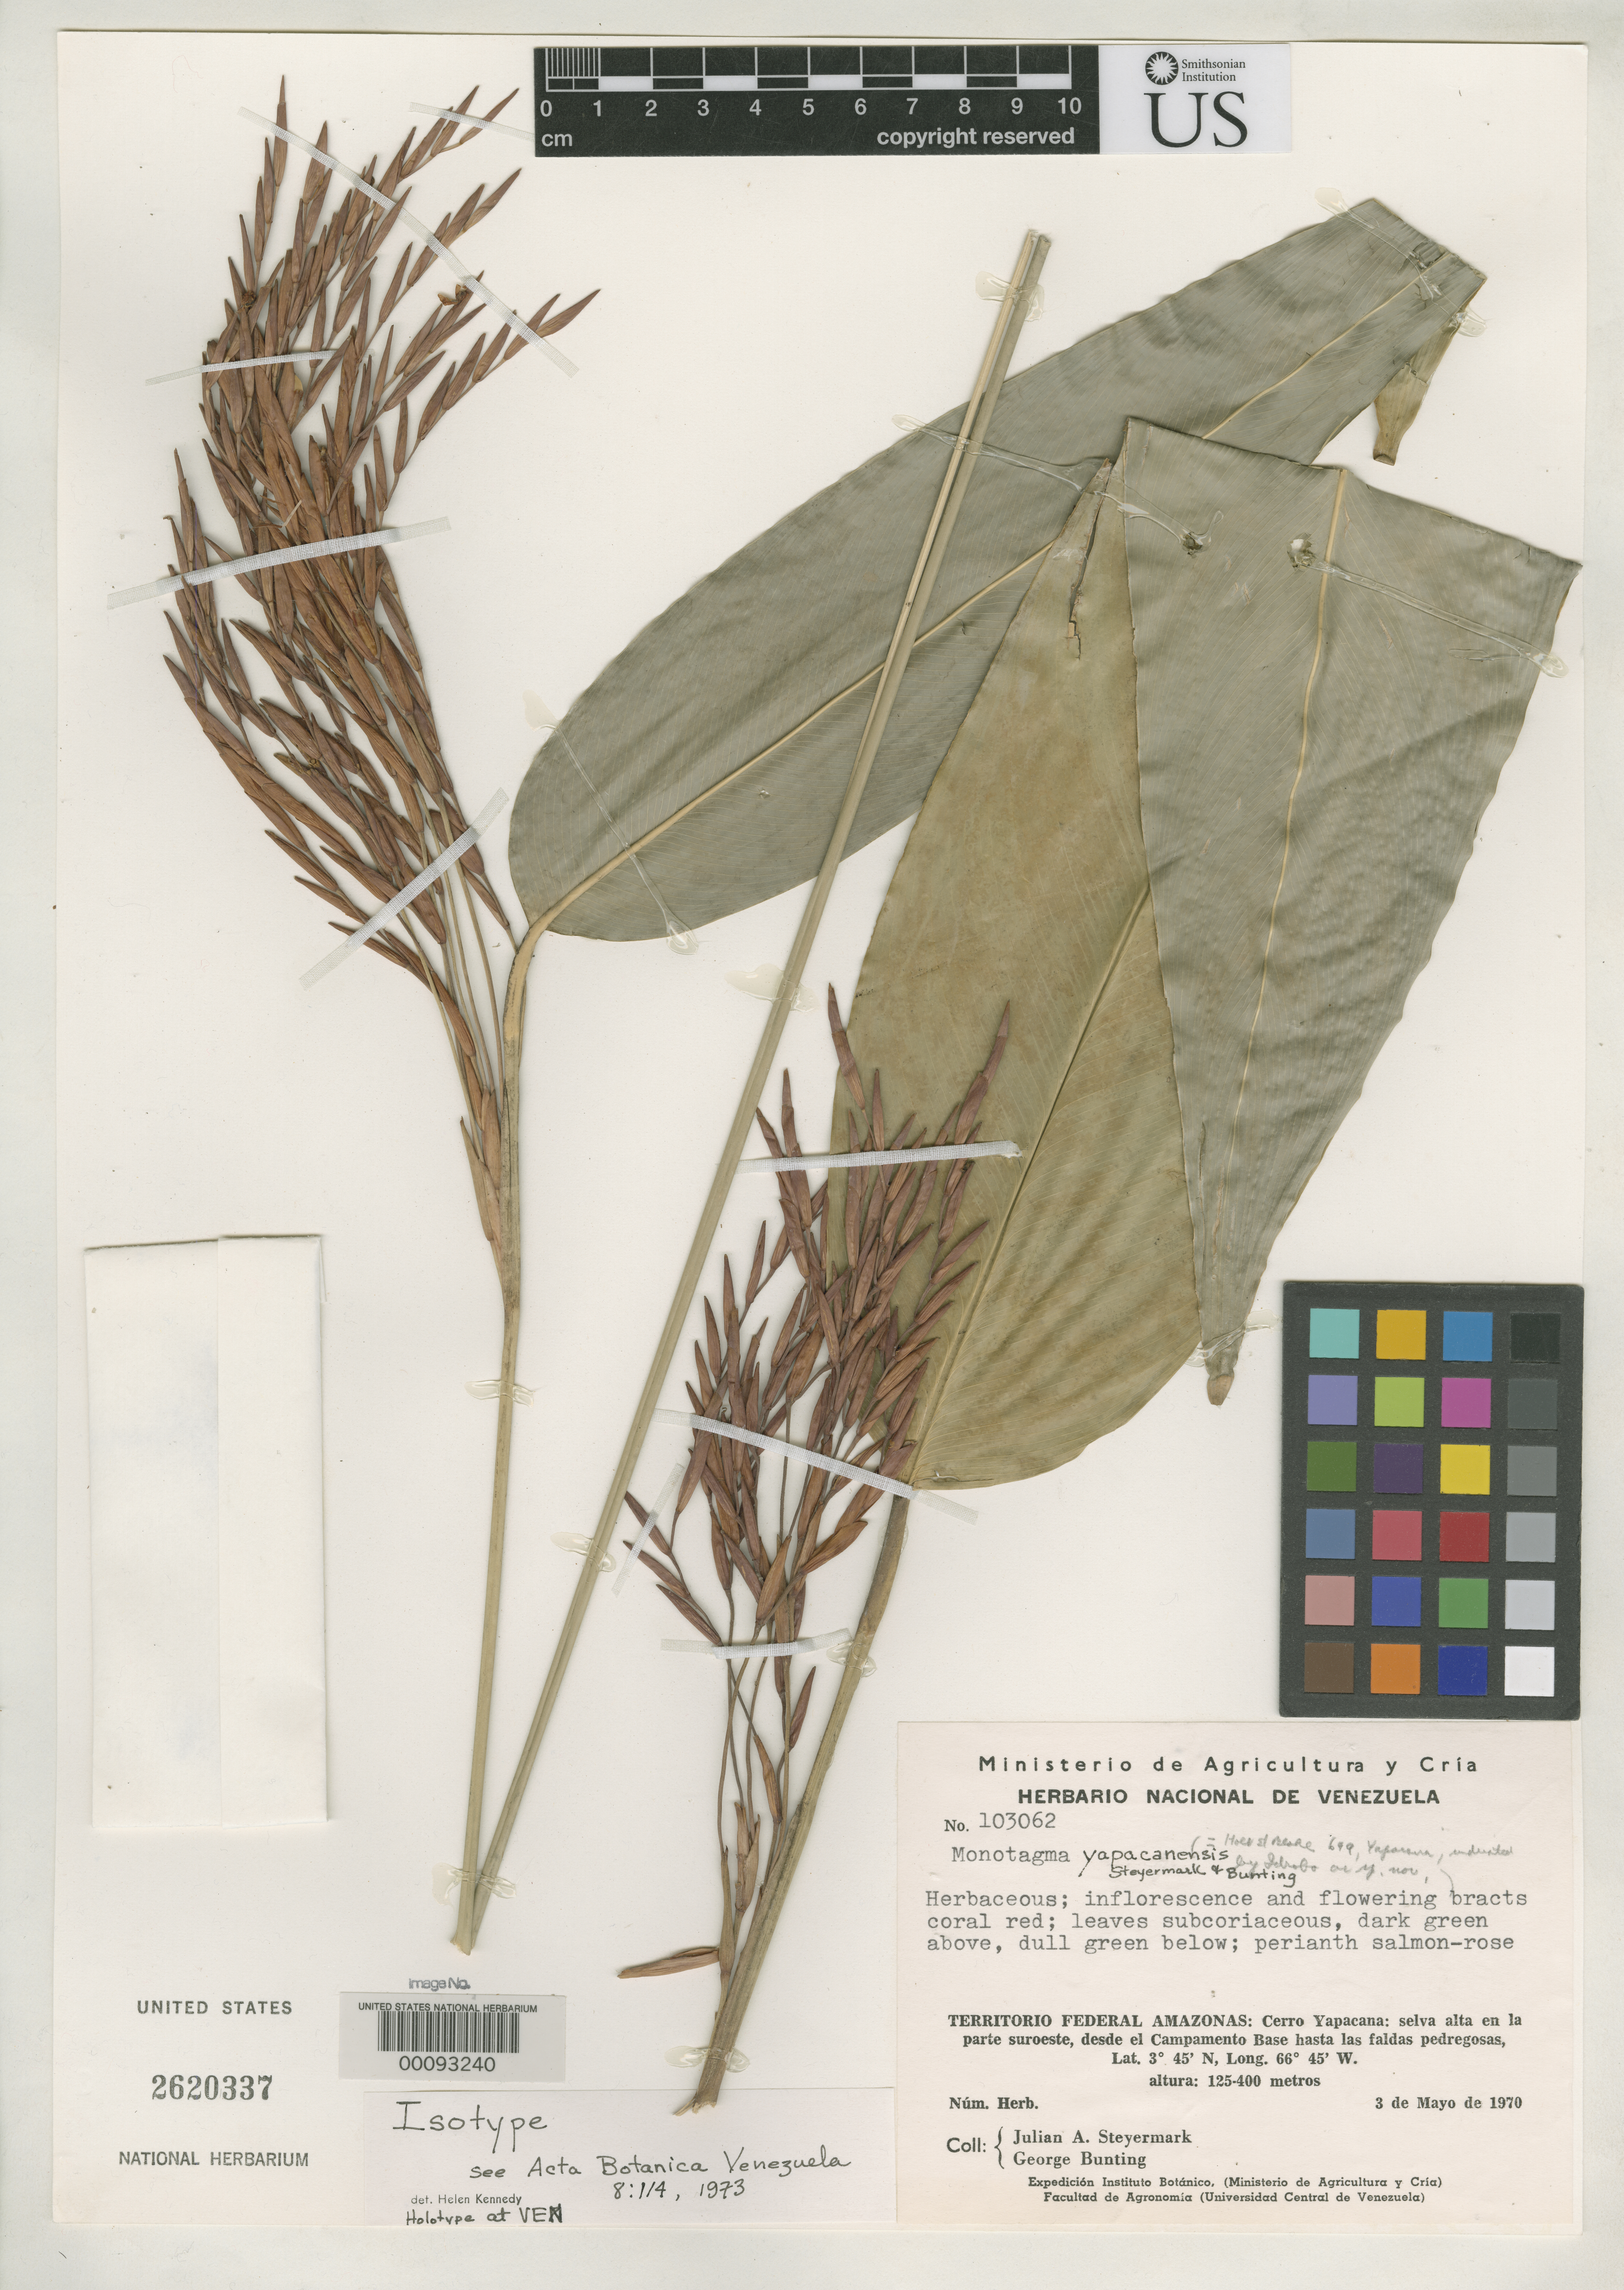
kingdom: Plantae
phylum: Tracheophyta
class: Liliopsida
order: Zingiberales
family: Marantaceae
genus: Monotagma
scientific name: Monotagma yapacanensis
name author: Steyerm. & G.S. Bunting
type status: Isotype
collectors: J. Steyermark & G. S. Bunting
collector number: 103062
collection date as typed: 03 May 1970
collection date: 1970-05-03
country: Venezuela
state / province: Amazonas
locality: Cerro Yapacana.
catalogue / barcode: US 2620337